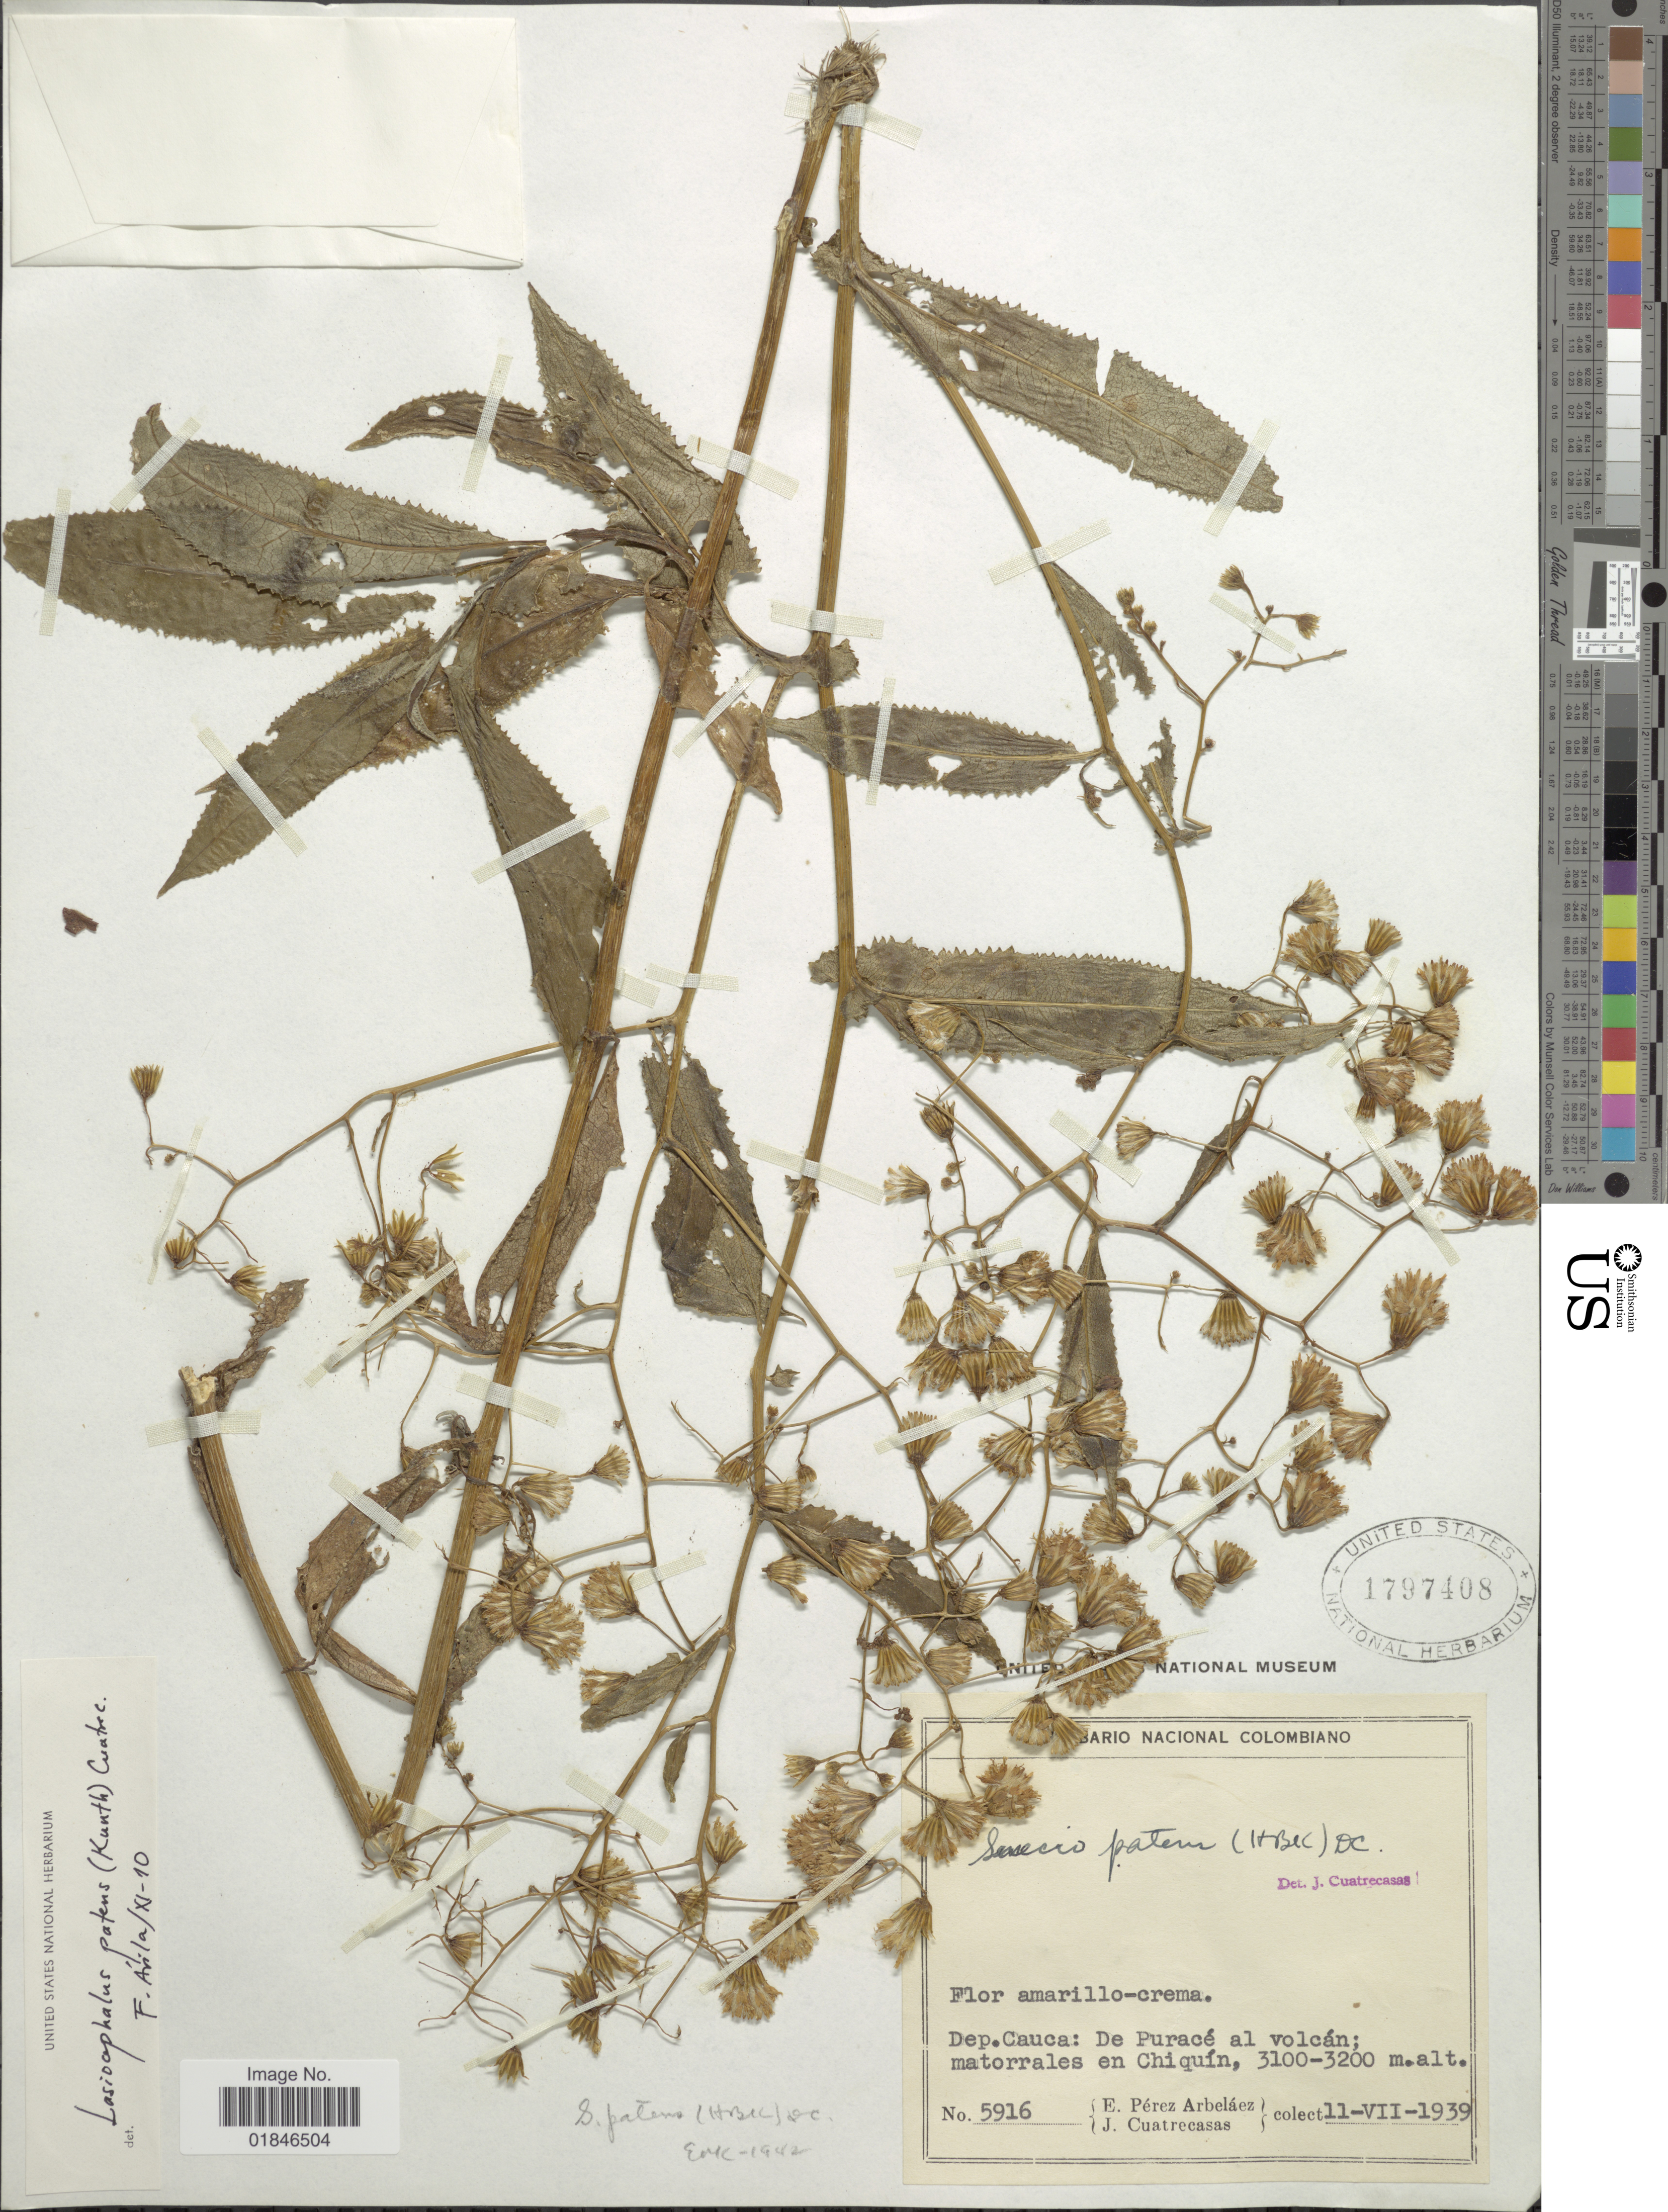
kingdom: Plantae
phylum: Tracheophyta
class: Magnoliopsida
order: Asterales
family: Asteraceae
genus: Senecio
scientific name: Senecio patens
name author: (Kunth) DC.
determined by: Salomon, Luciana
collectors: E. Pérez Arbeláez & J. Cuatrecasas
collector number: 5916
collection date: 1939-07-11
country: Colombia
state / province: Cauca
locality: Dep. Cauca: De Purace al volcan; matorrales en Chiquin.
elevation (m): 3100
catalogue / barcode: US 1797408